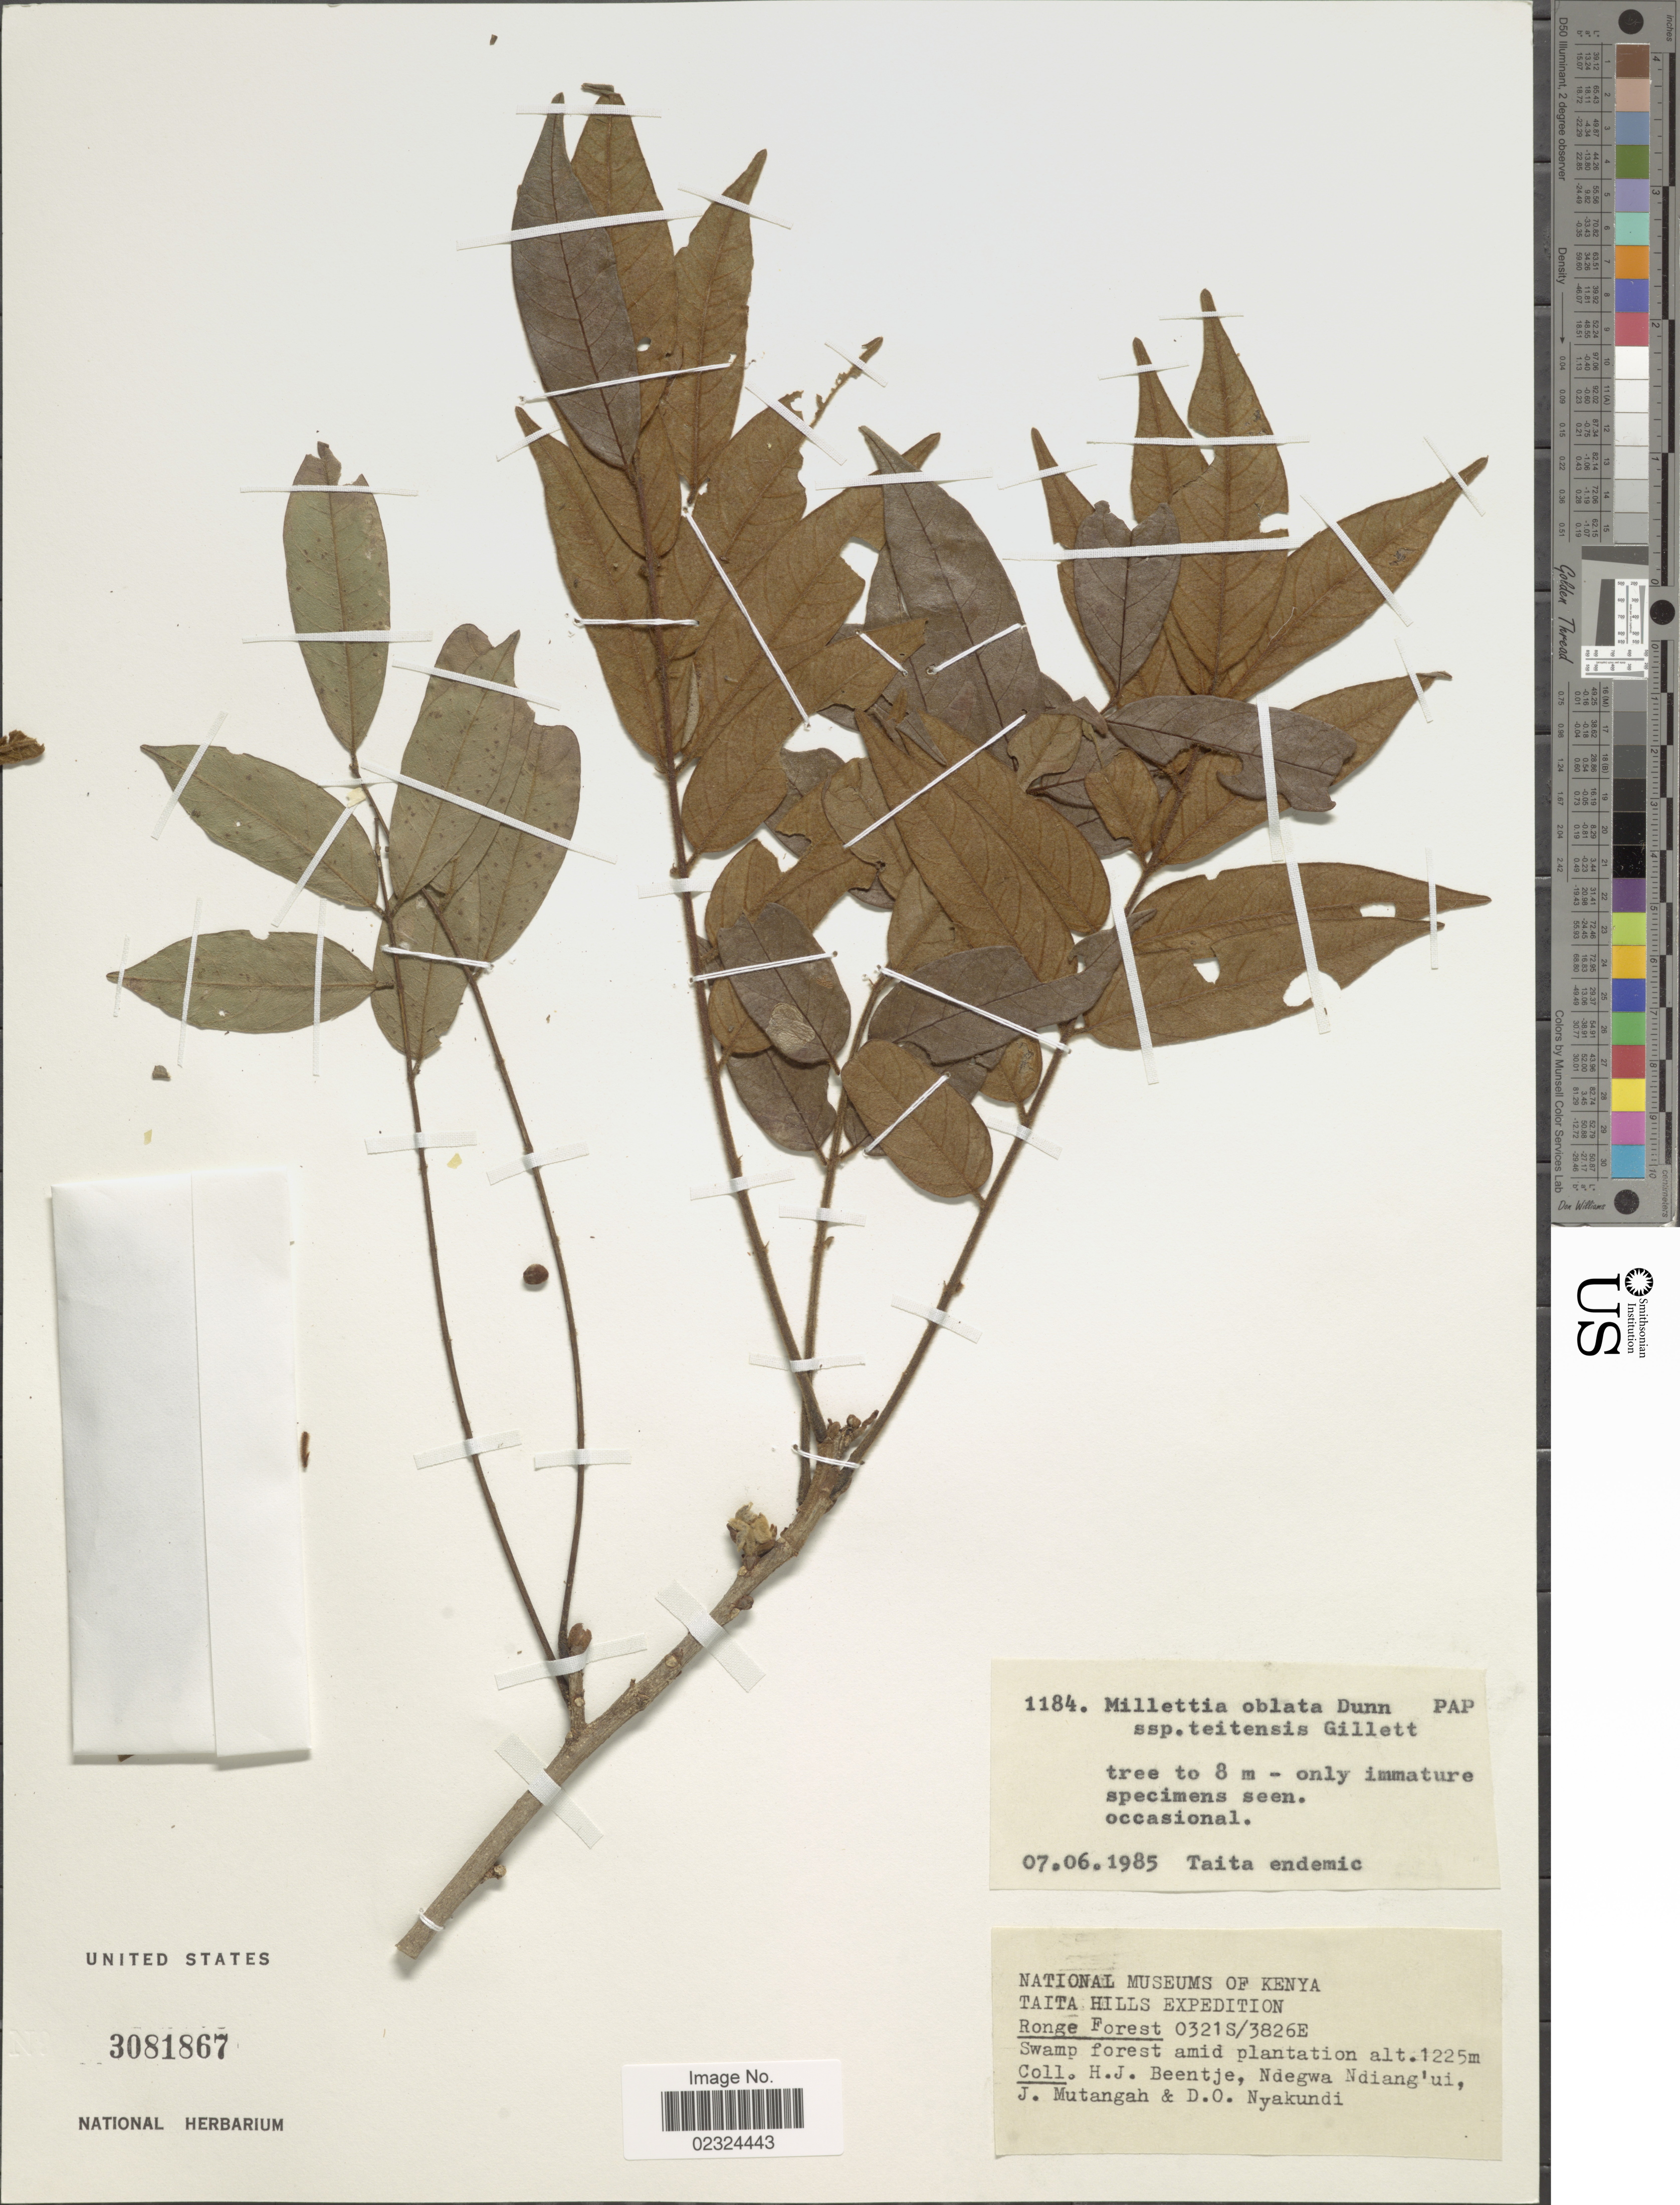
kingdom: Plantae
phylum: Tracheophyta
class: Magnoliopsida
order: Fabales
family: Fabaceae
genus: Millettia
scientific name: Millettia oblata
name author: Dunn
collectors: H. J. Beentje, Ndegwa Ndiang'ui, J. Mutangah & D. Nyakundi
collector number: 1184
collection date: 1985-06-07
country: Kenya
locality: Taita Hills. Ronge Forest.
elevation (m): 1225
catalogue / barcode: US 3081867